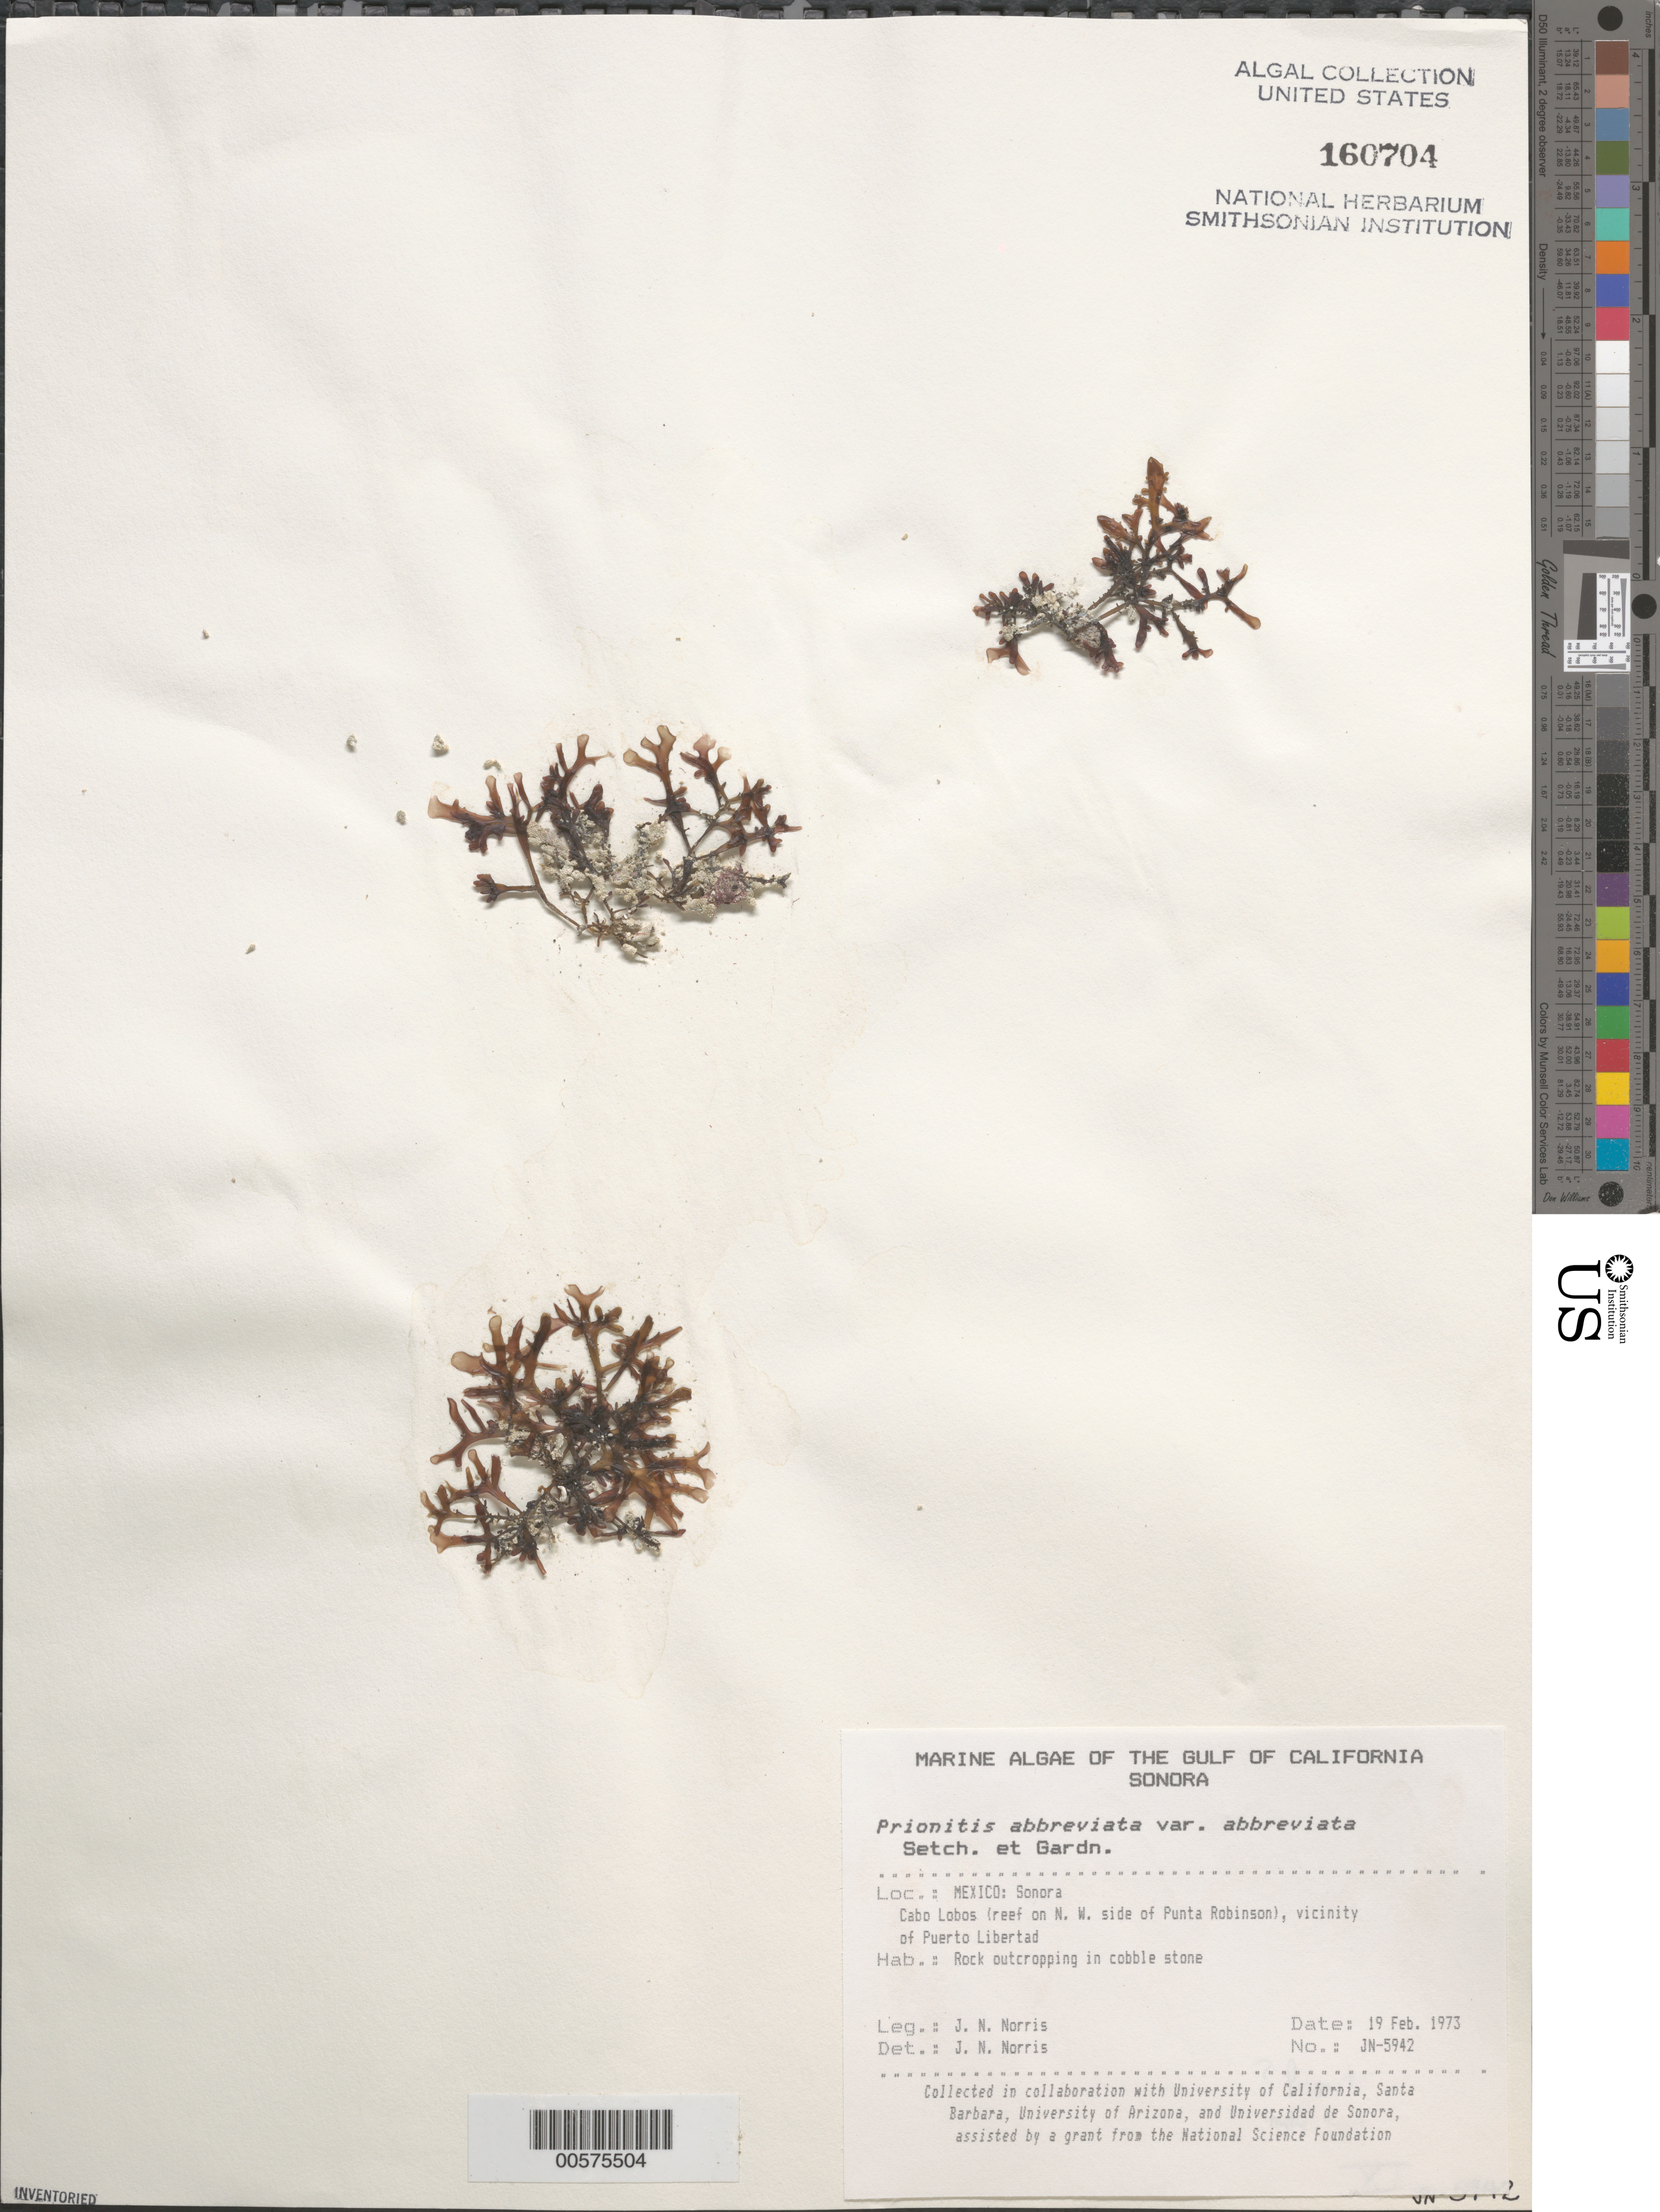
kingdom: Plantae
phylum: Rhodophyta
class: Florideophyceae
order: Cryptonemiales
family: Cryptonemiaceae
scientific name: Prionitis abbreviata var. abbreviata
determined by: Norris, James N.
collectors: J. N. Norris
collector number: JN-5942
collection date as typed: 19 Feb 1973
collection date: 1973-02-19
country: Mexico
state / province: Sonora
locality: Cabo Lobos, northwest Punta Robinson, Puerto Libertad area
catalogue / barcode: US 160704